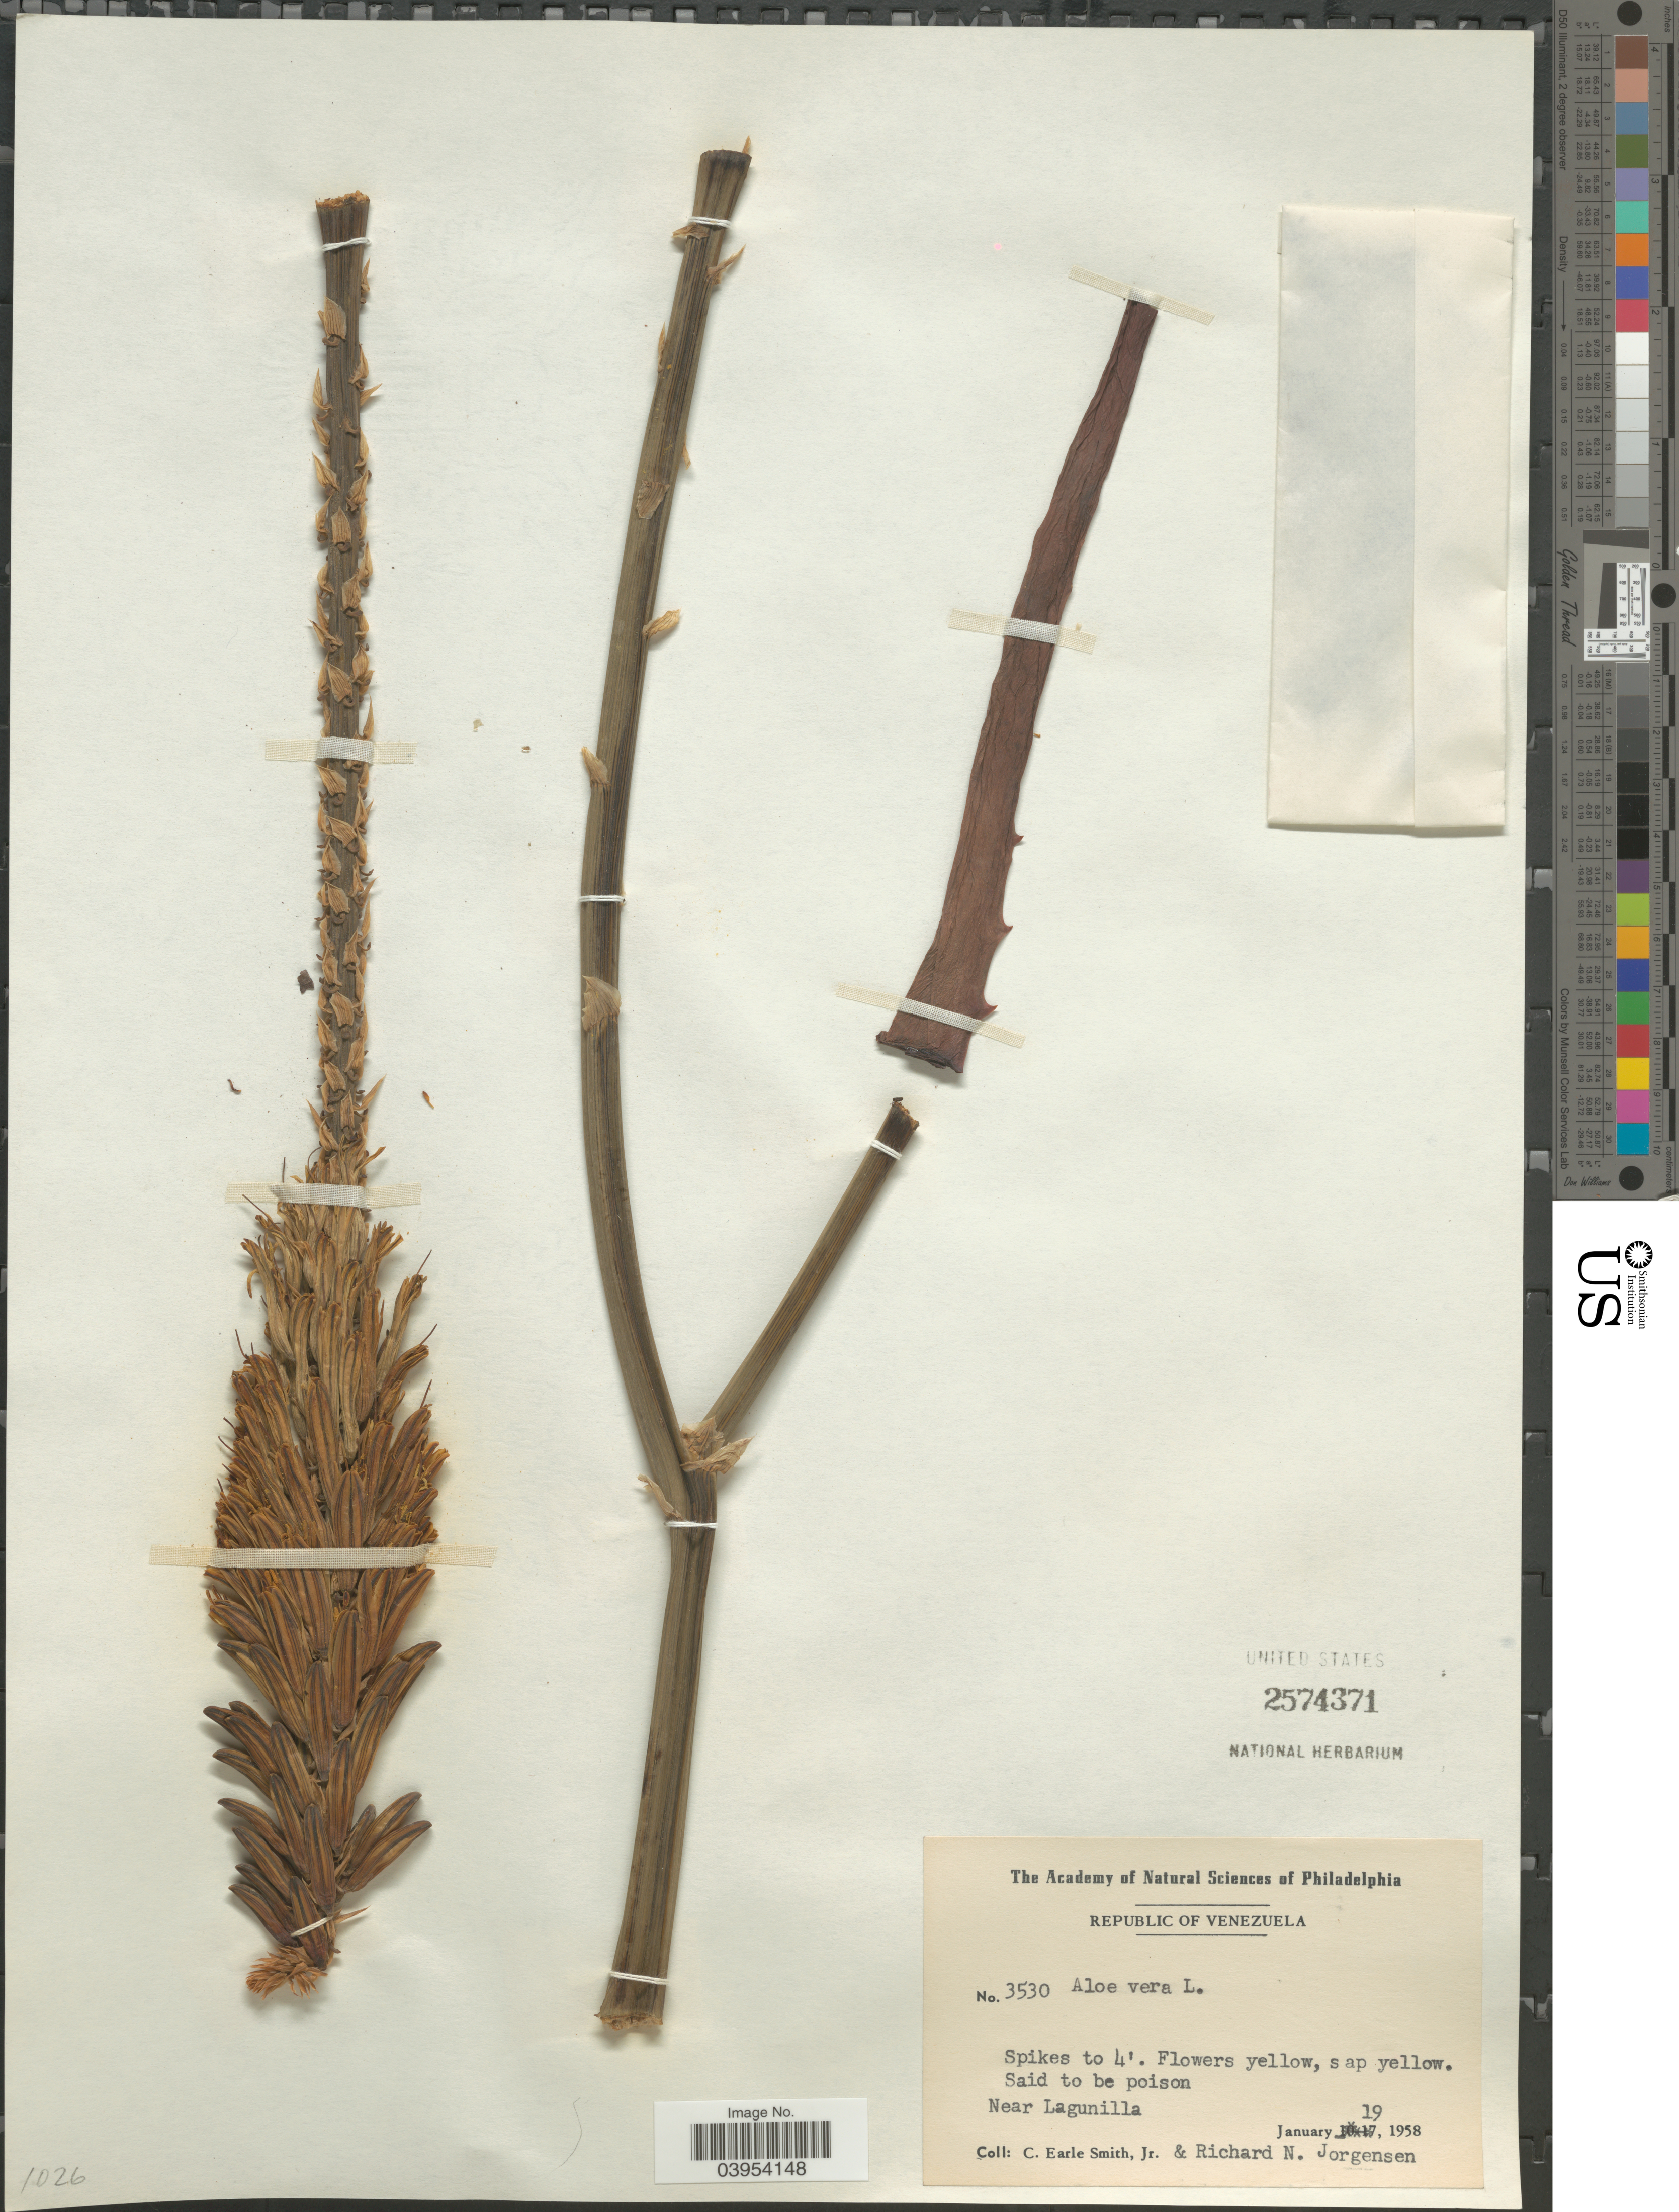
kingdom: Plantae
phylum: Tracheophyta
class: Liliopsida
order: Asparagales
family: Asphodelaceae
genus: Aloe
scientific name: Aloe vera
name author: L.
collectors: C. E. Smith Jr. & R. N. Jørgensen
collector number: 3530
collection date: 1958-01-19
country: Venezuela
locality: Near Lagunilla.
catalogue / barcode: US 2574371